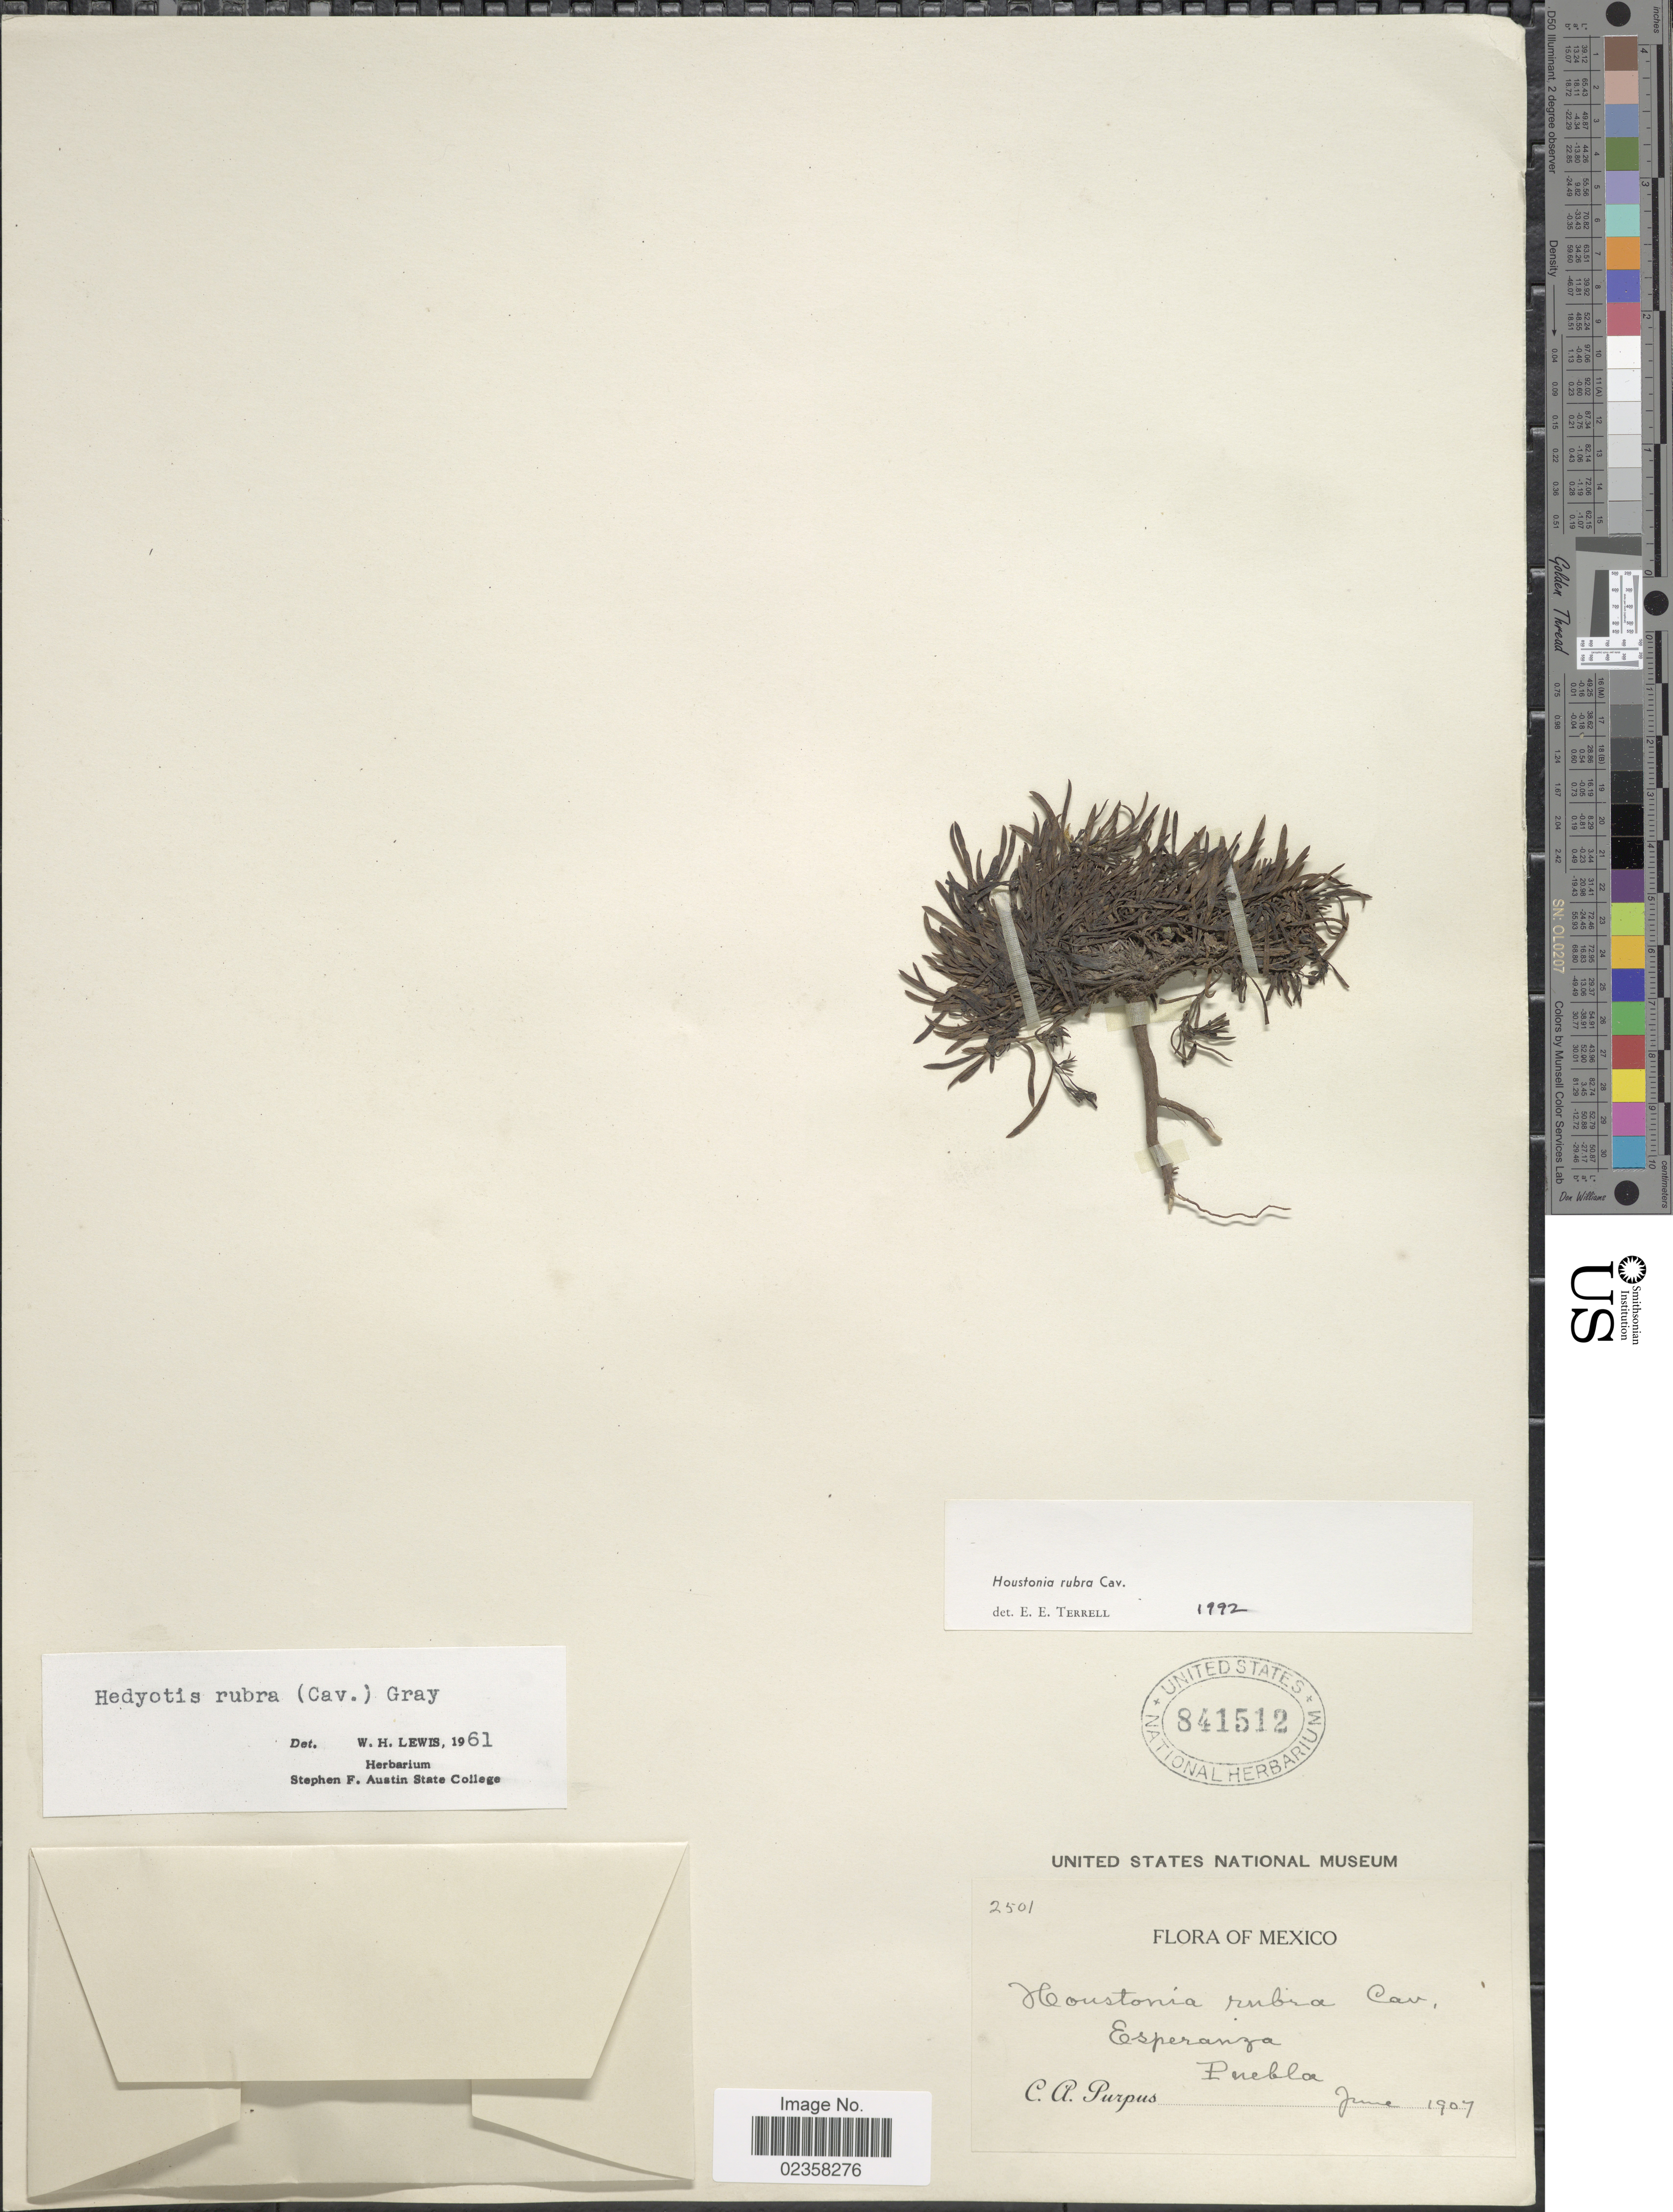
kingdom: Plantae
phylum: Tracheophyta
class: Magnoliopsida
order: Gentianales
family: Rubiaceae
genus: Houstonia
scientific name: Houstonia rubra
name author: Cav.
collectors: C. A. Purpus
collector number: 2501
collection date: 1907-06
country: Mexico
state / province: Puebla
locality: Esperanza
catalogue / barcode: US 841512